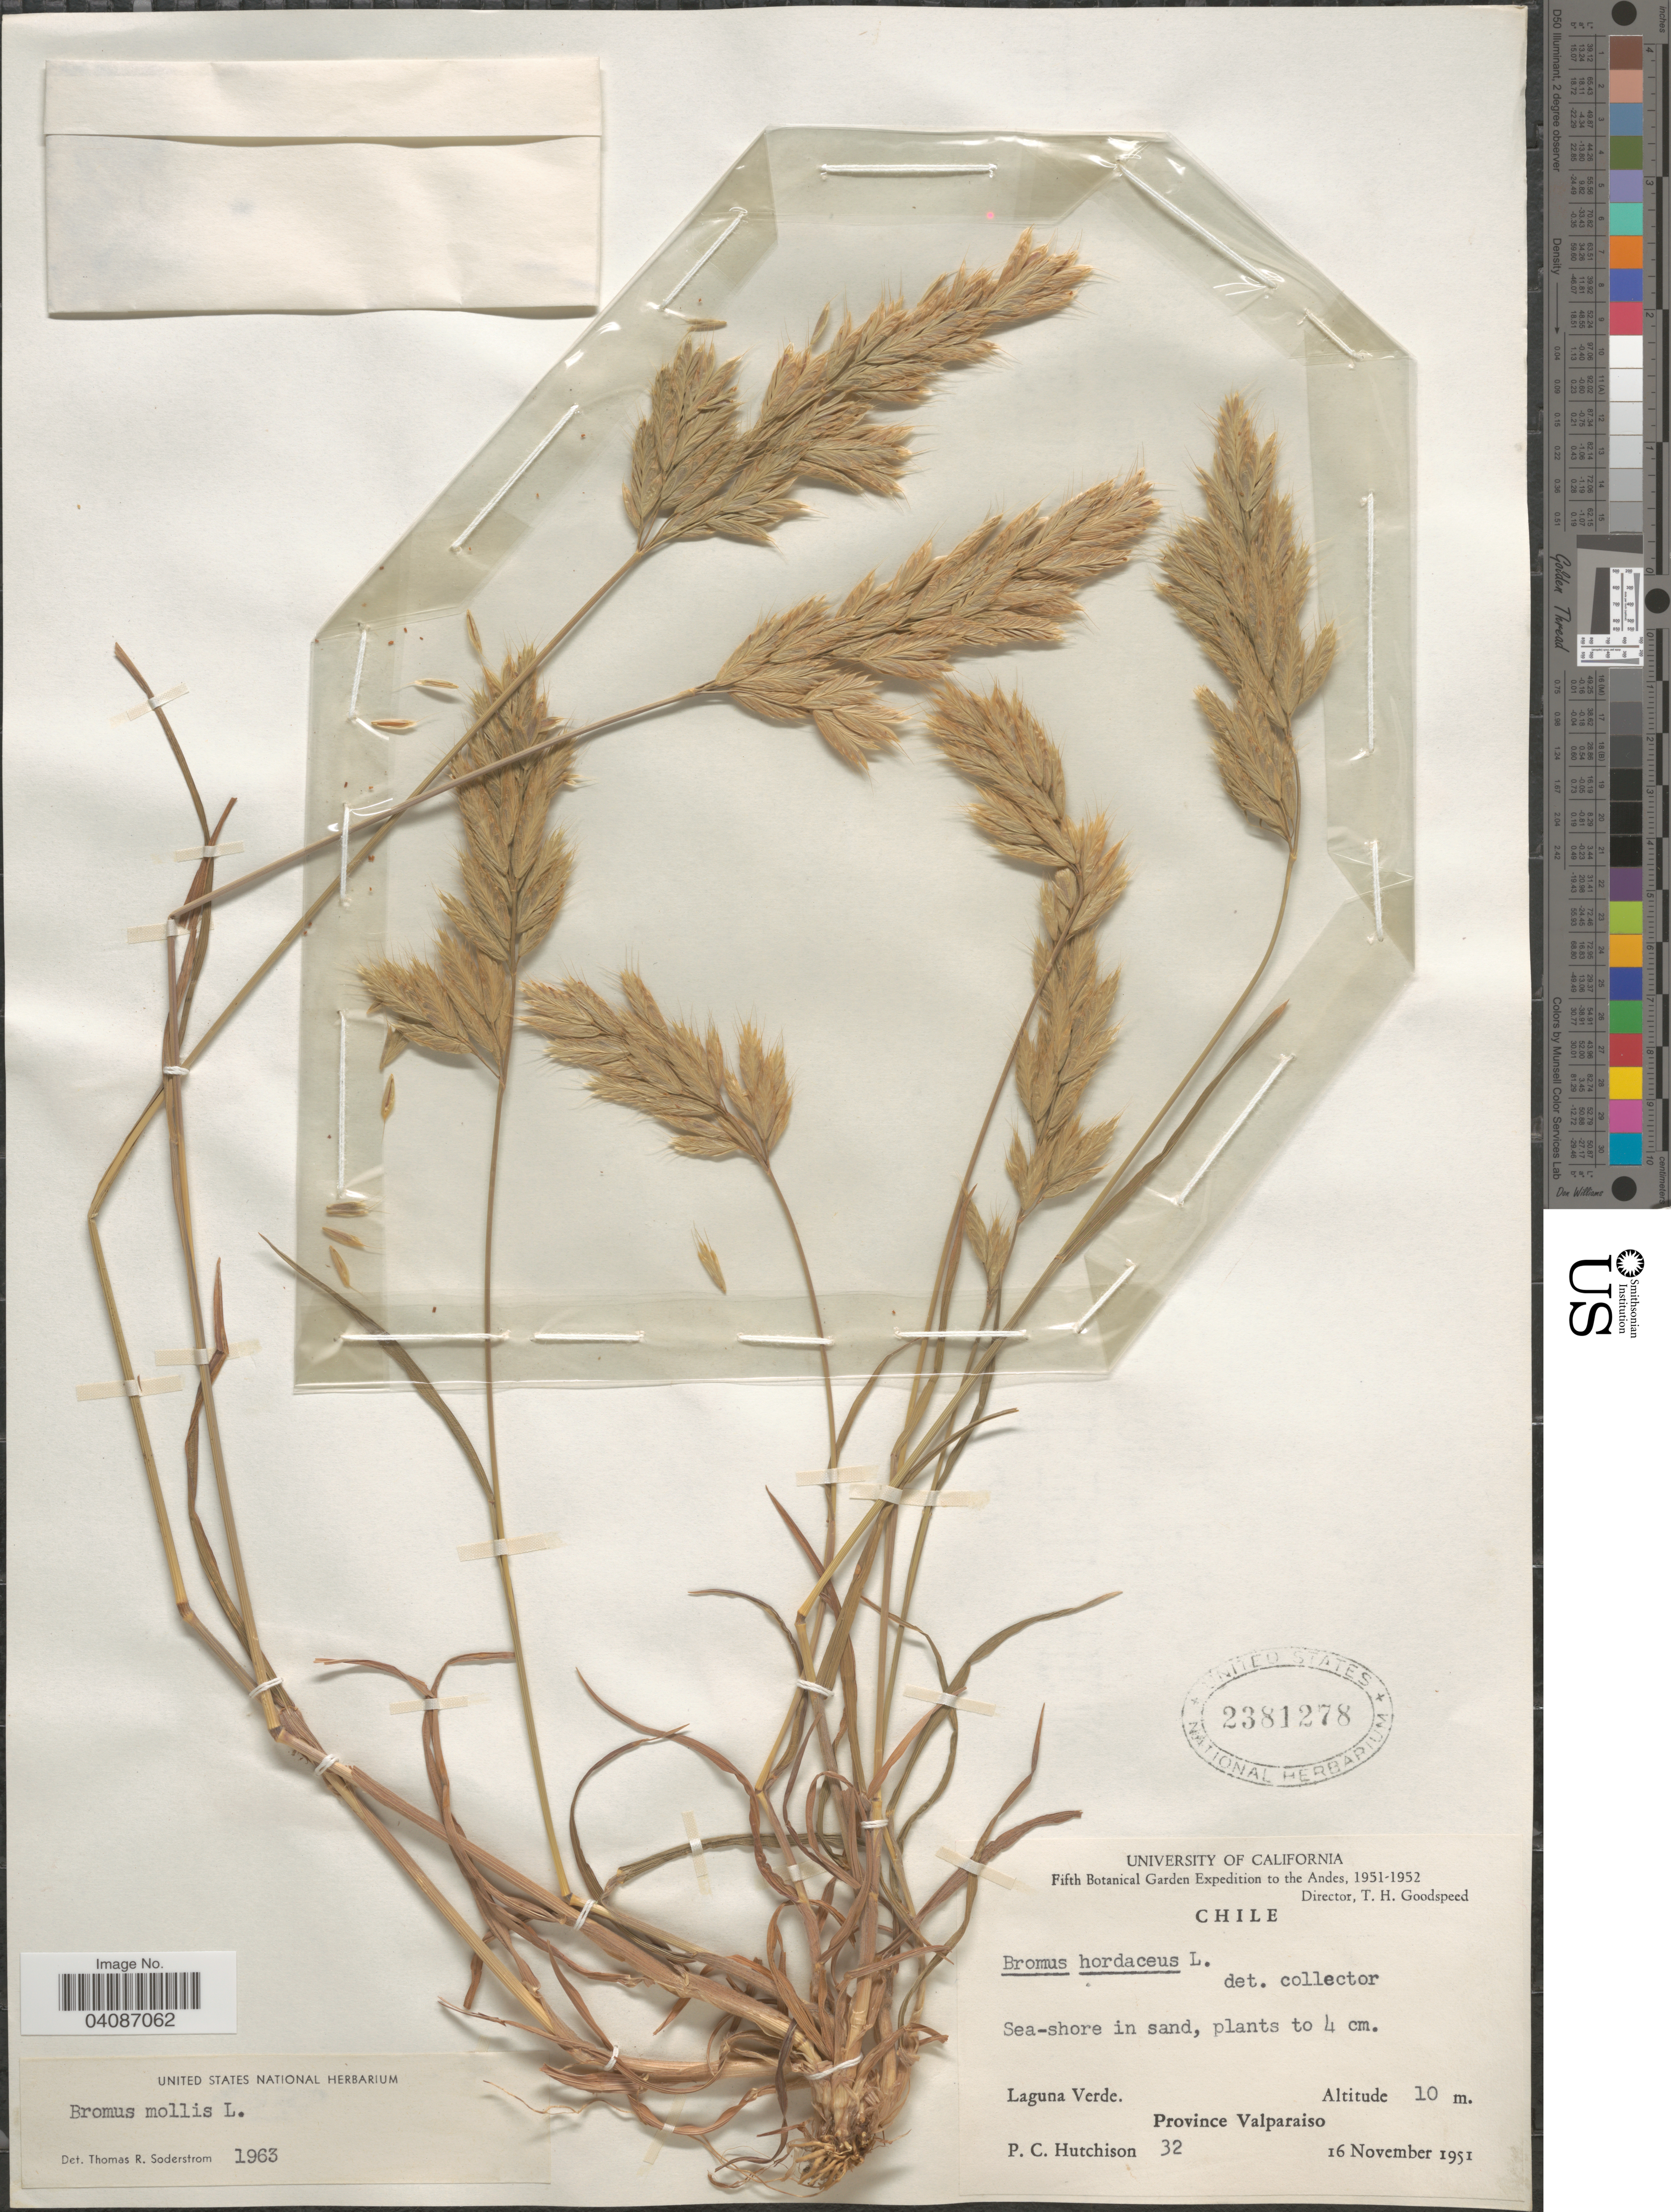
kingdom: Plantae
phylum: Tracheophyta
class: Liliopsida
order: Poales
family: Poaceae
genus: Bromus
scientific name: Bromus hordeaceus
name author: L.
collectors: P. C. Hutchison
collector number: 32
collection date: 1951-11-16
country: Chile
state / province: Valparaíso (V)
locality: Sea-shore in sand. Laguna Verde. Fifth Botanical Garden Expedition to the Andes, 1951-1952.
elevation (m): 10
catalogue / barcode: US 2381278